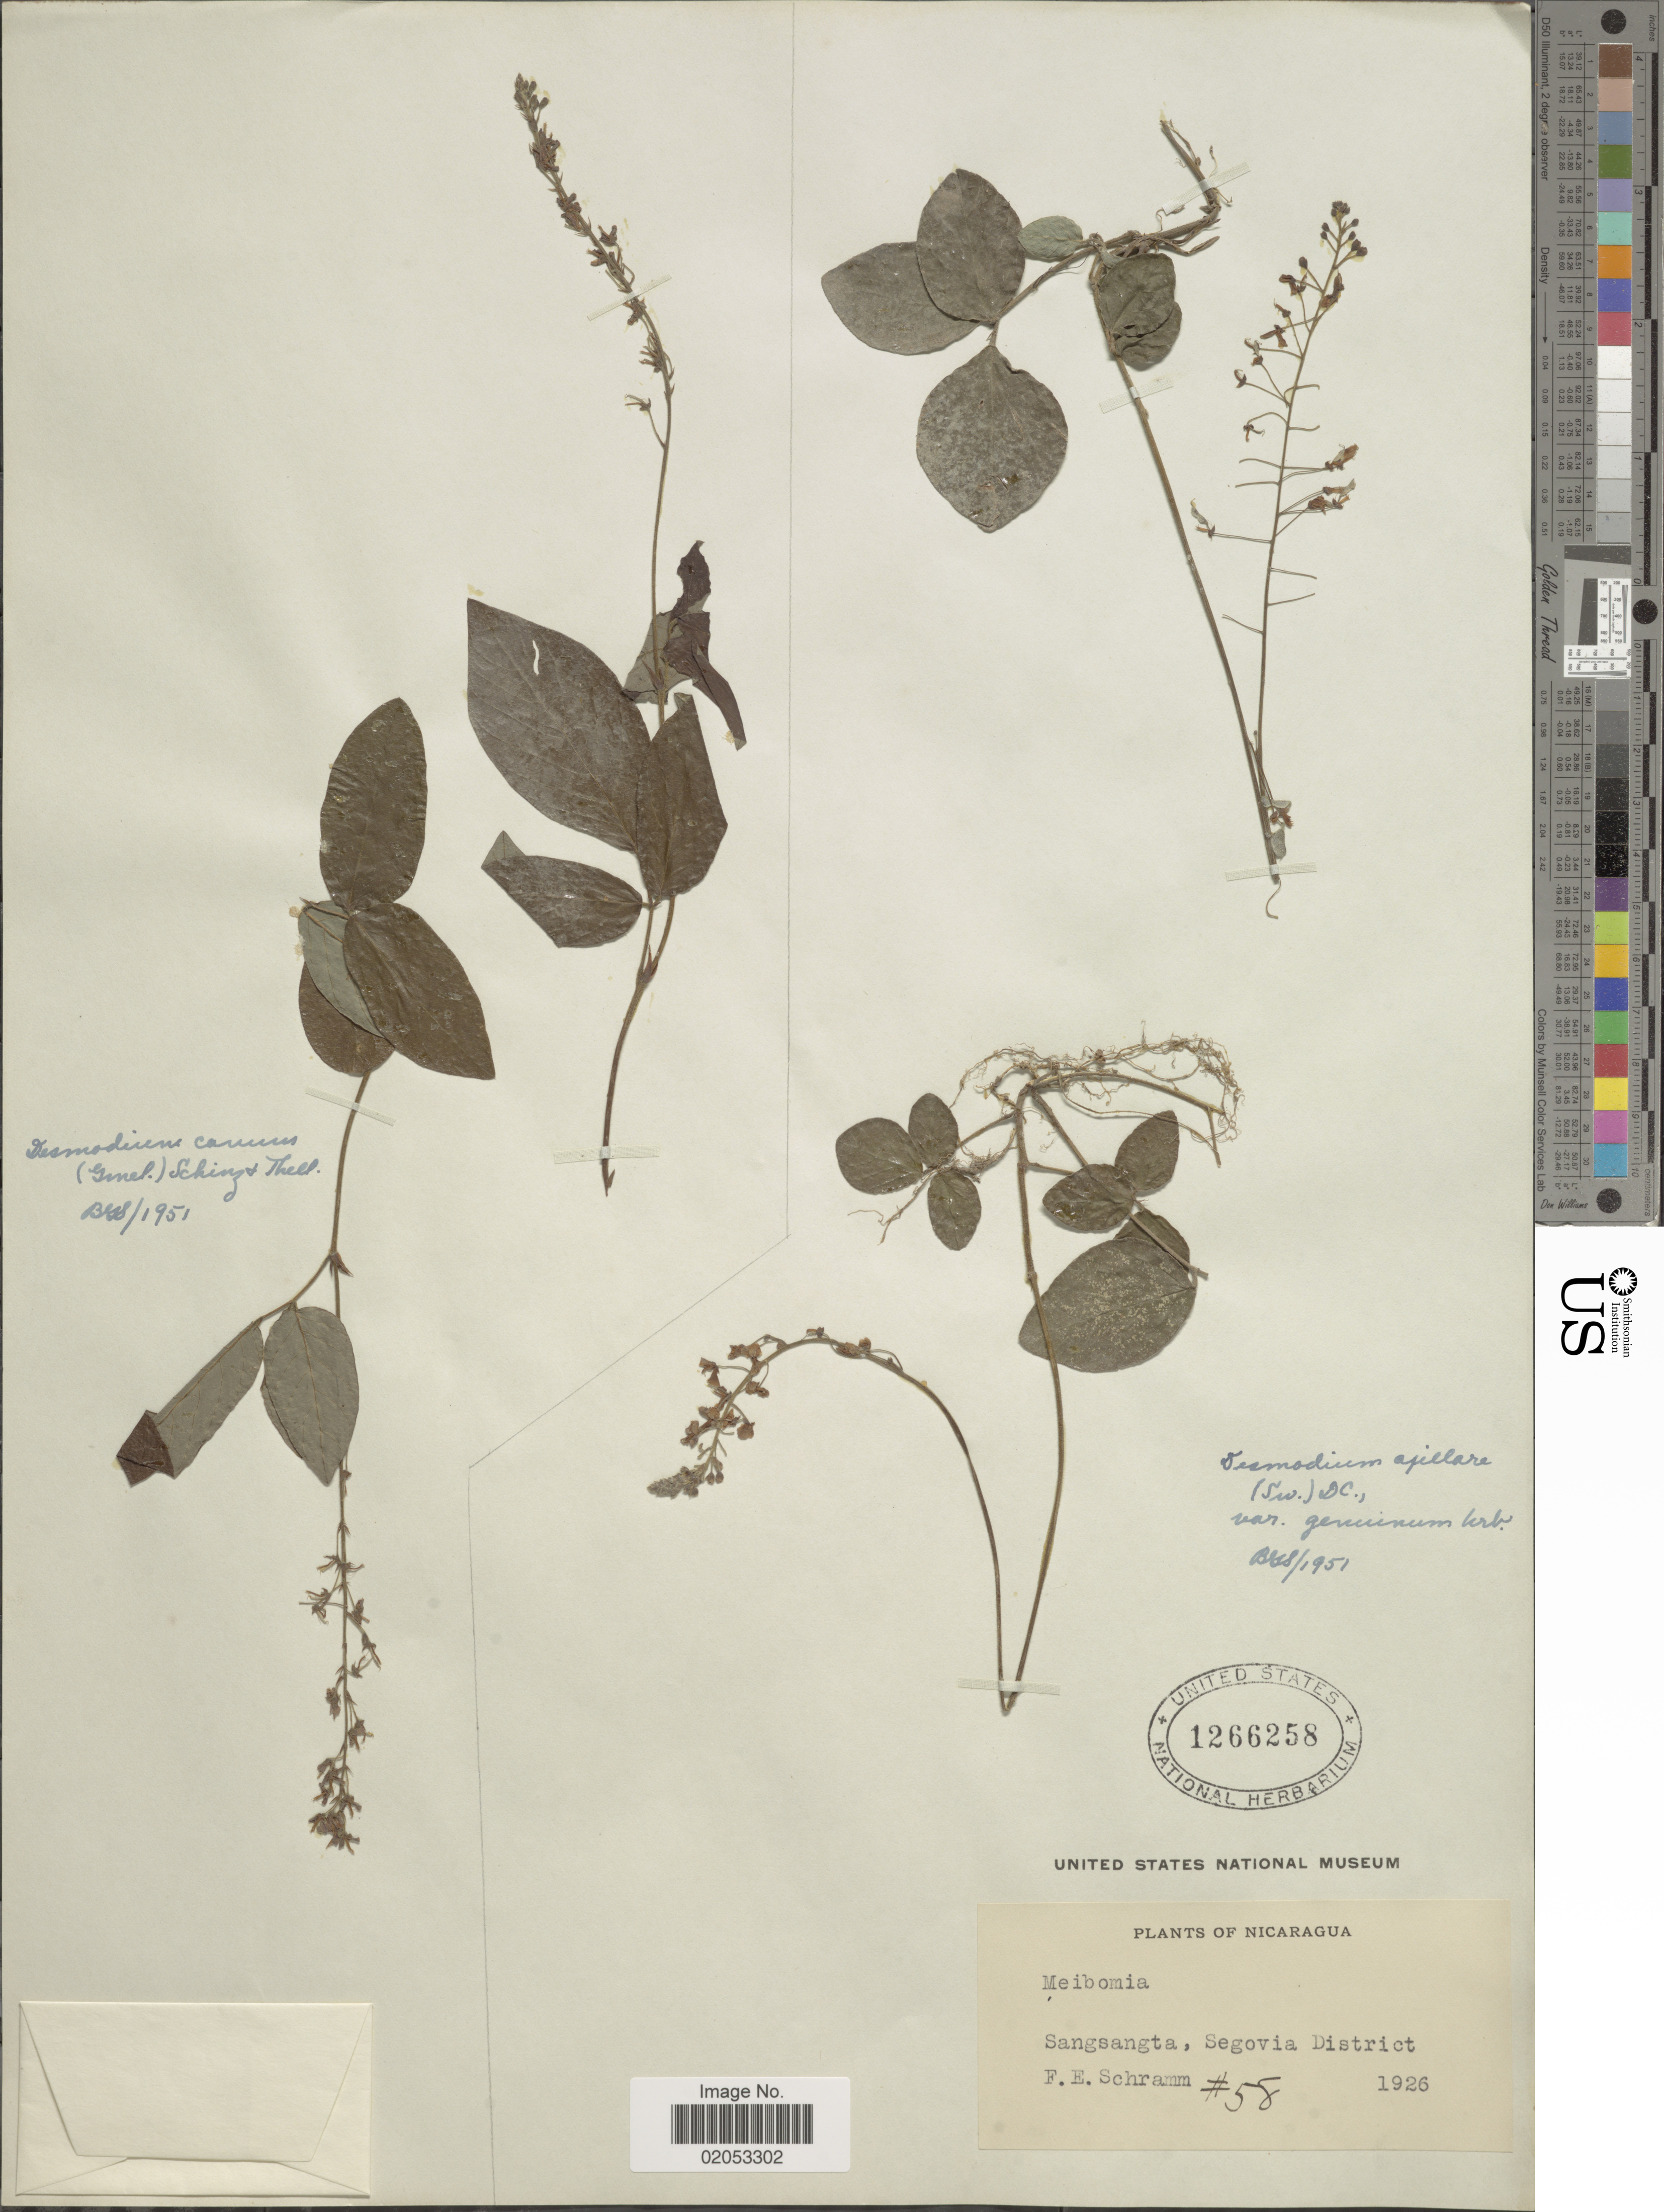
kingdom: Plantae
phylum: Tracheophyta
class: Magnoliopsida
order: Fabales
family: Fabaceae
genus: Desmodium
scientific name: Desmodium axillare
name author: (Sw.) DC.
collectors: F. E. Schramm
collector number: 58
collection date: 1926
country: Nicaragua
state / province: Nueva Segovia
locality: Sangsangta, Segovia District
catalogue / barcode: US 1266258